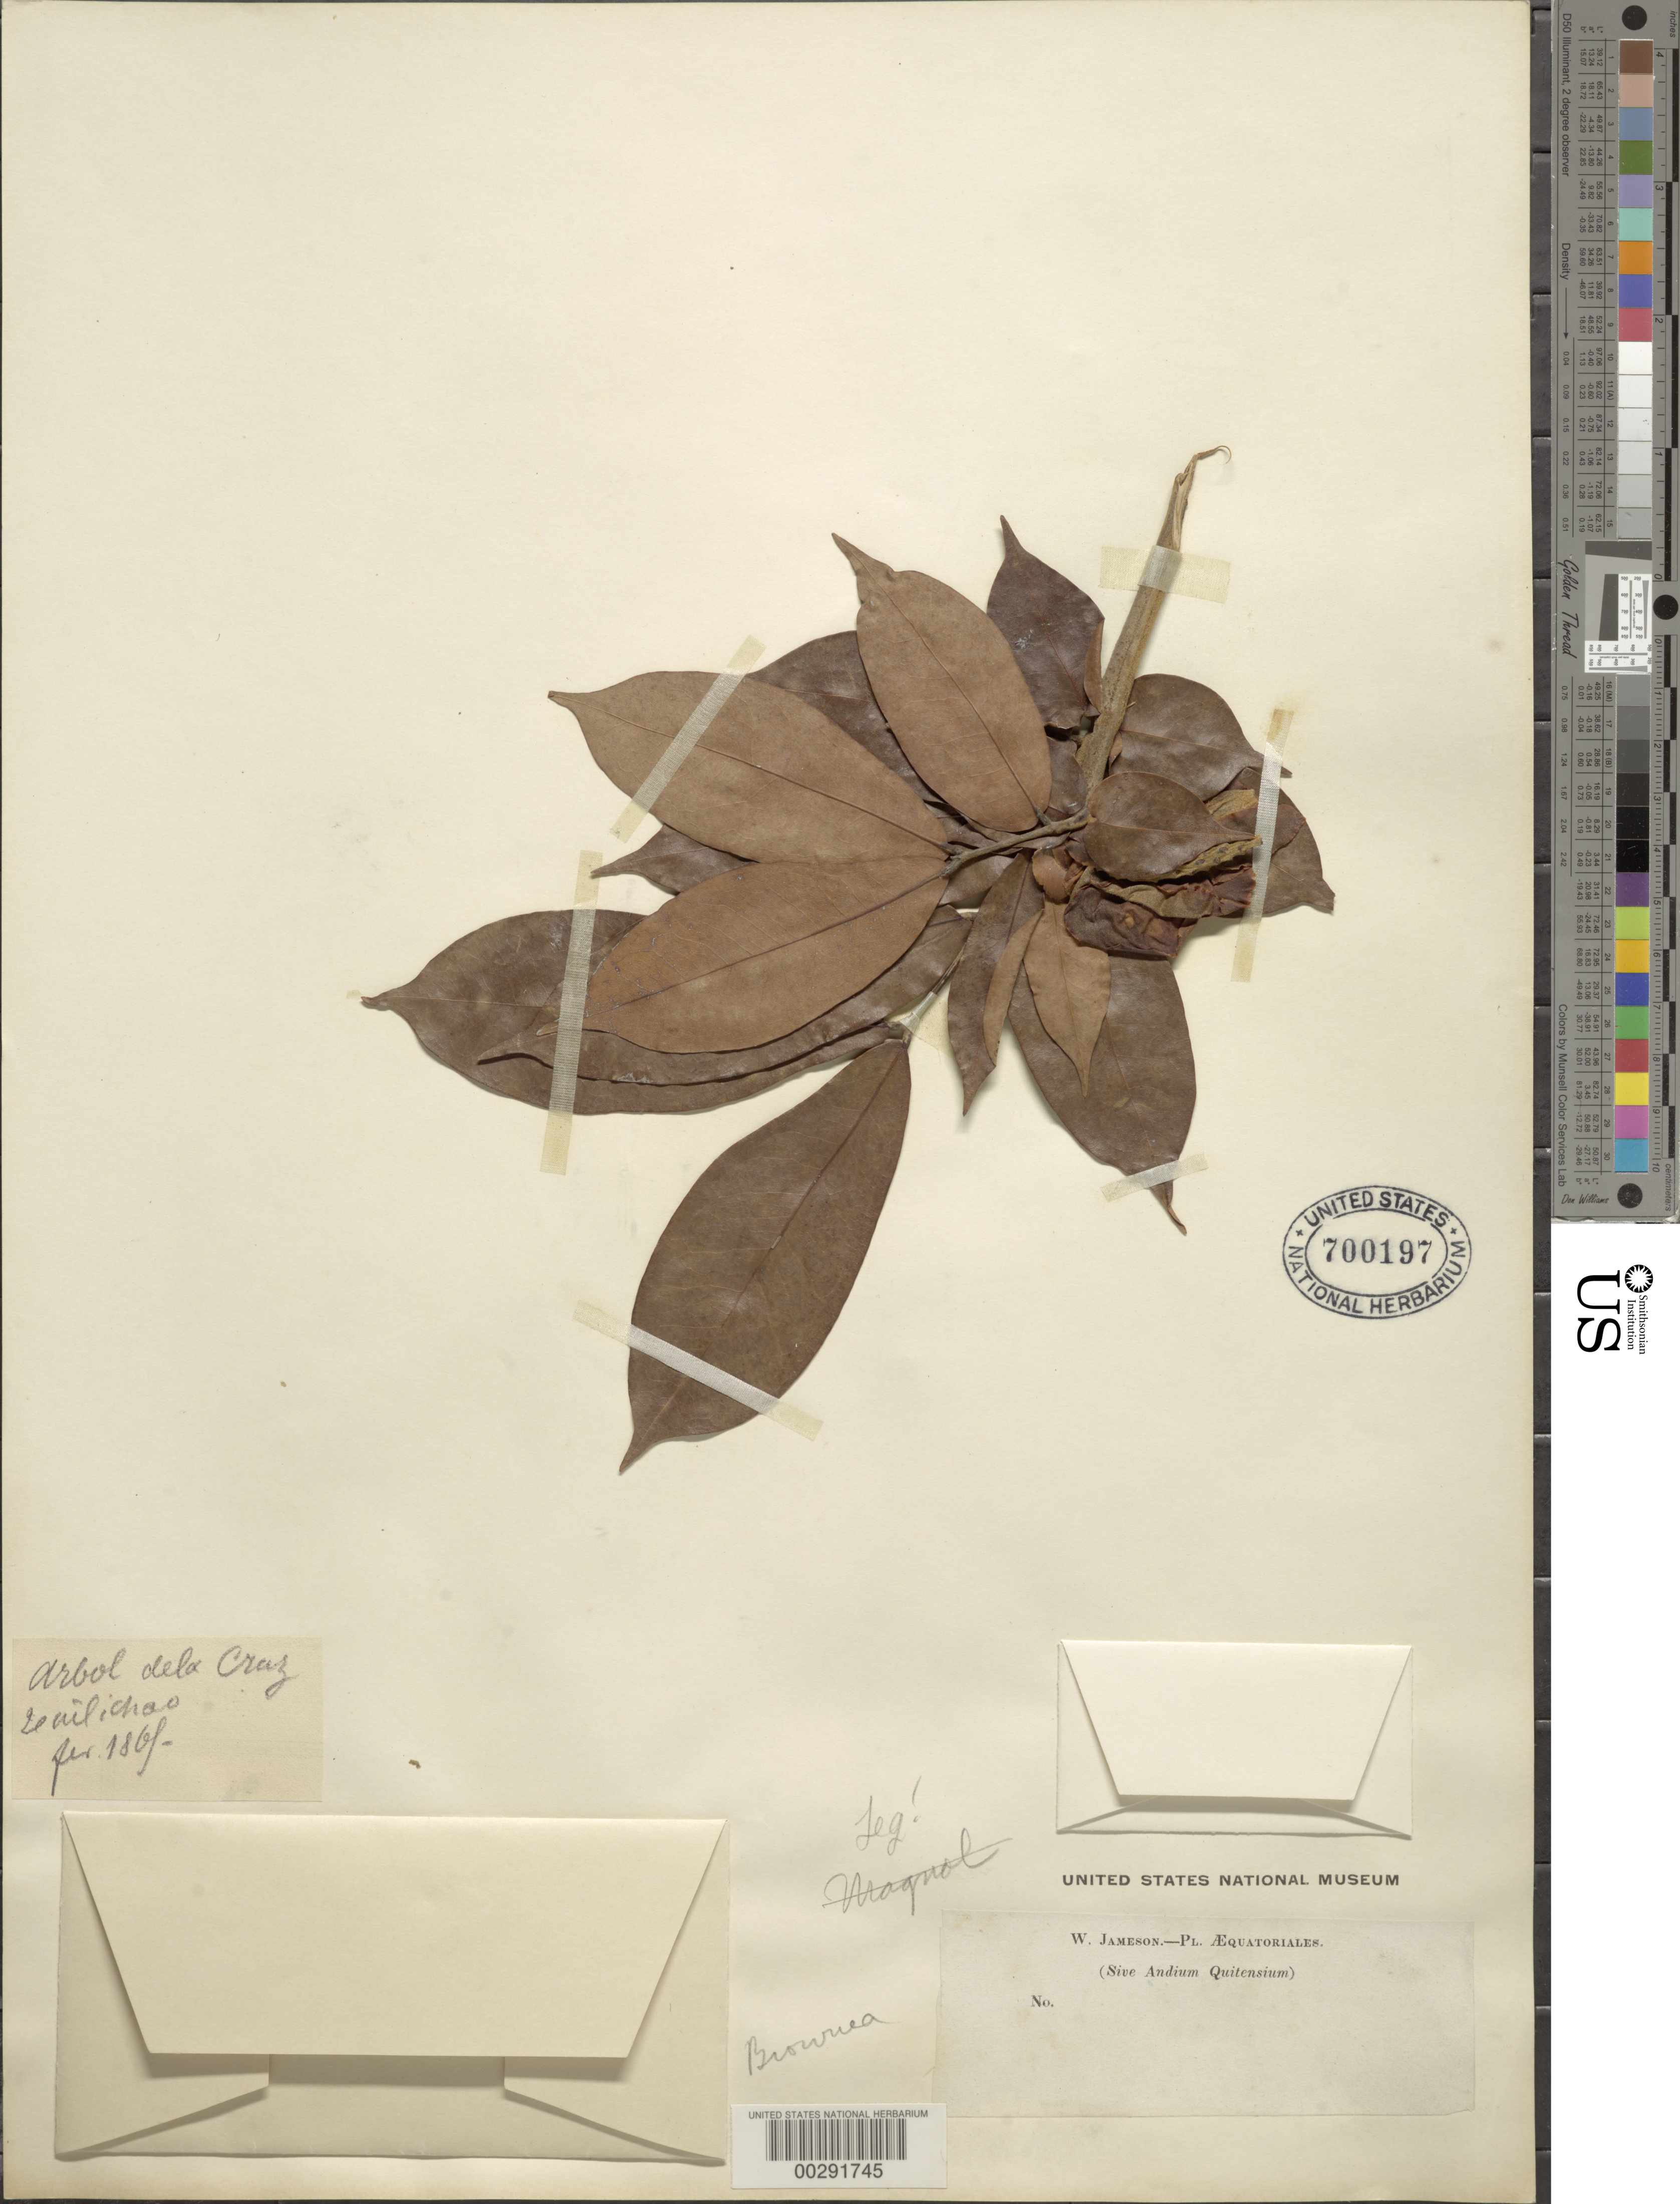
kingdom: Plantae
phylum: Tracheophyta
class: Magnoliopsida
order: Fabales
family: Fabaceae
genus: Brownea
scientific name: Brownea sp.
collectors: W. Jameson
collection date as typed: Feb 1861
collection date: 1861-02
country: Ecuador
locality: De La Cruz guilichao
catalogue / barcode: US 700197